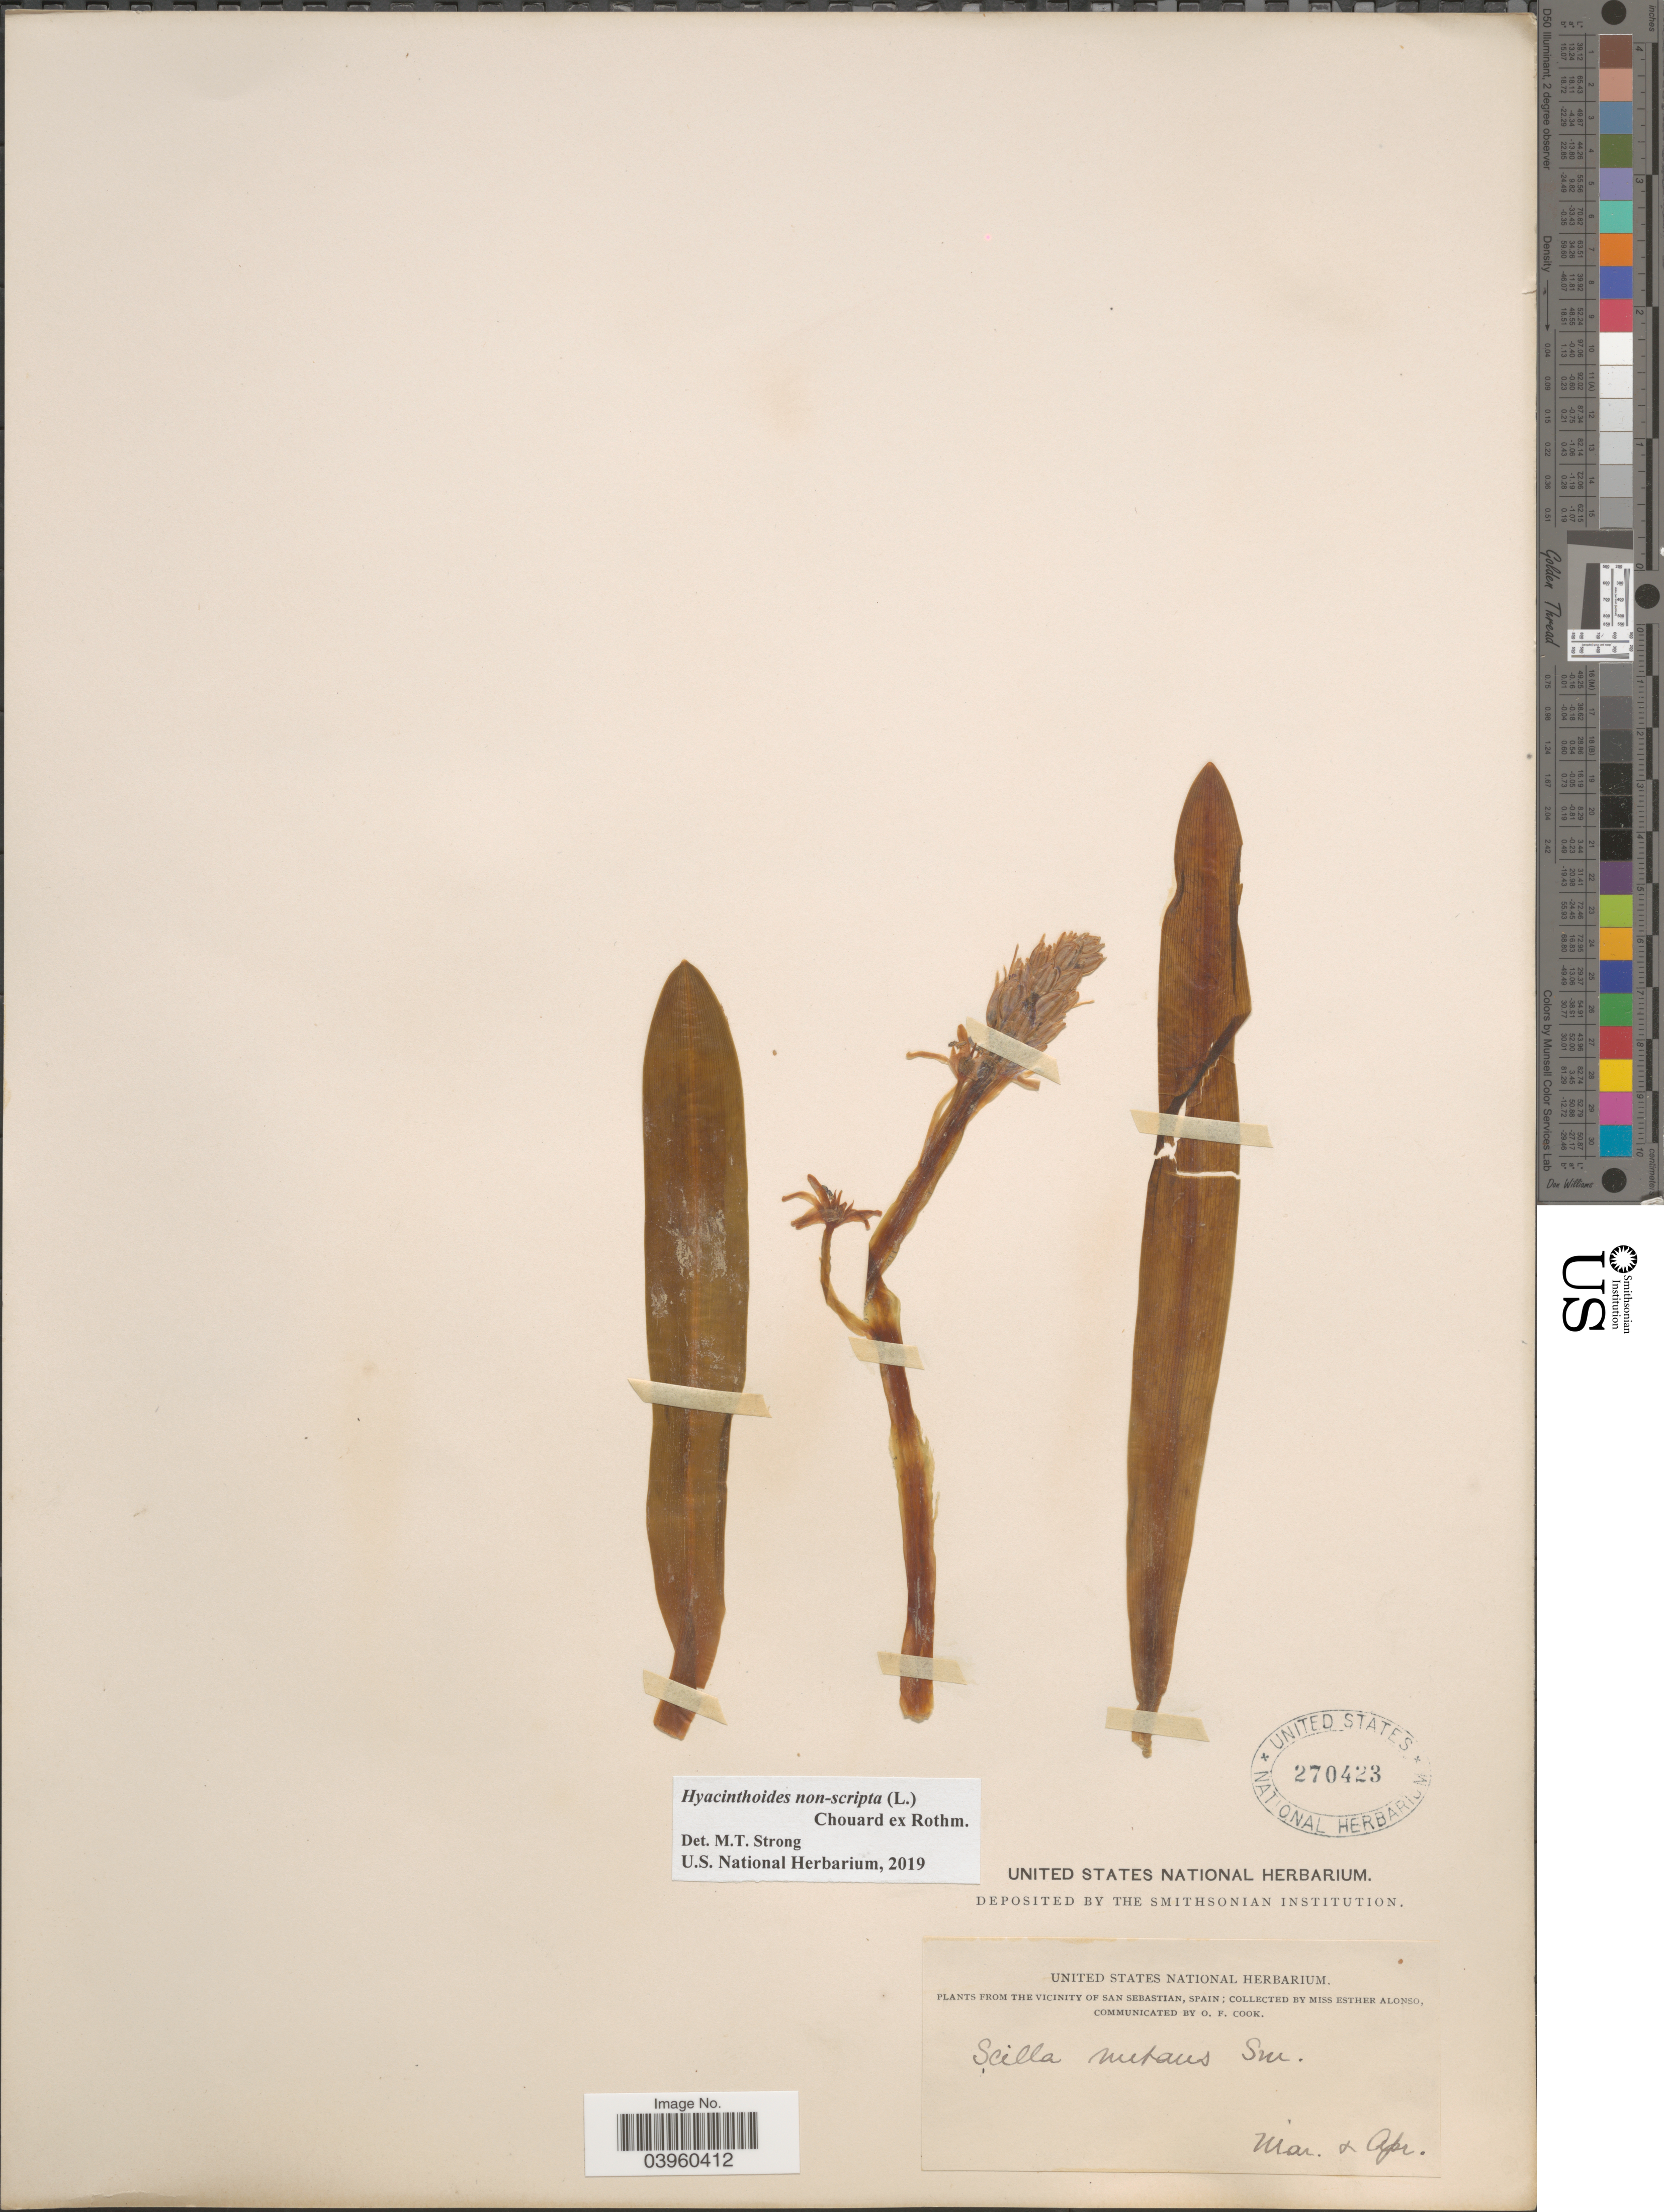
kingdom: Plantae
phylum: Tracheophyta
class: Liliopsida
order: Asparagales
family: Asparagaceae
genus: Hyacinthoides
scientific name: Hyacinthoides non-scripta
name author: (L.) Chouard ex Rothm.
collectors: E. Alonso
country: Spain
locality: From the Vicinity of San Sebastian.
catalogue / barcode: US 270423